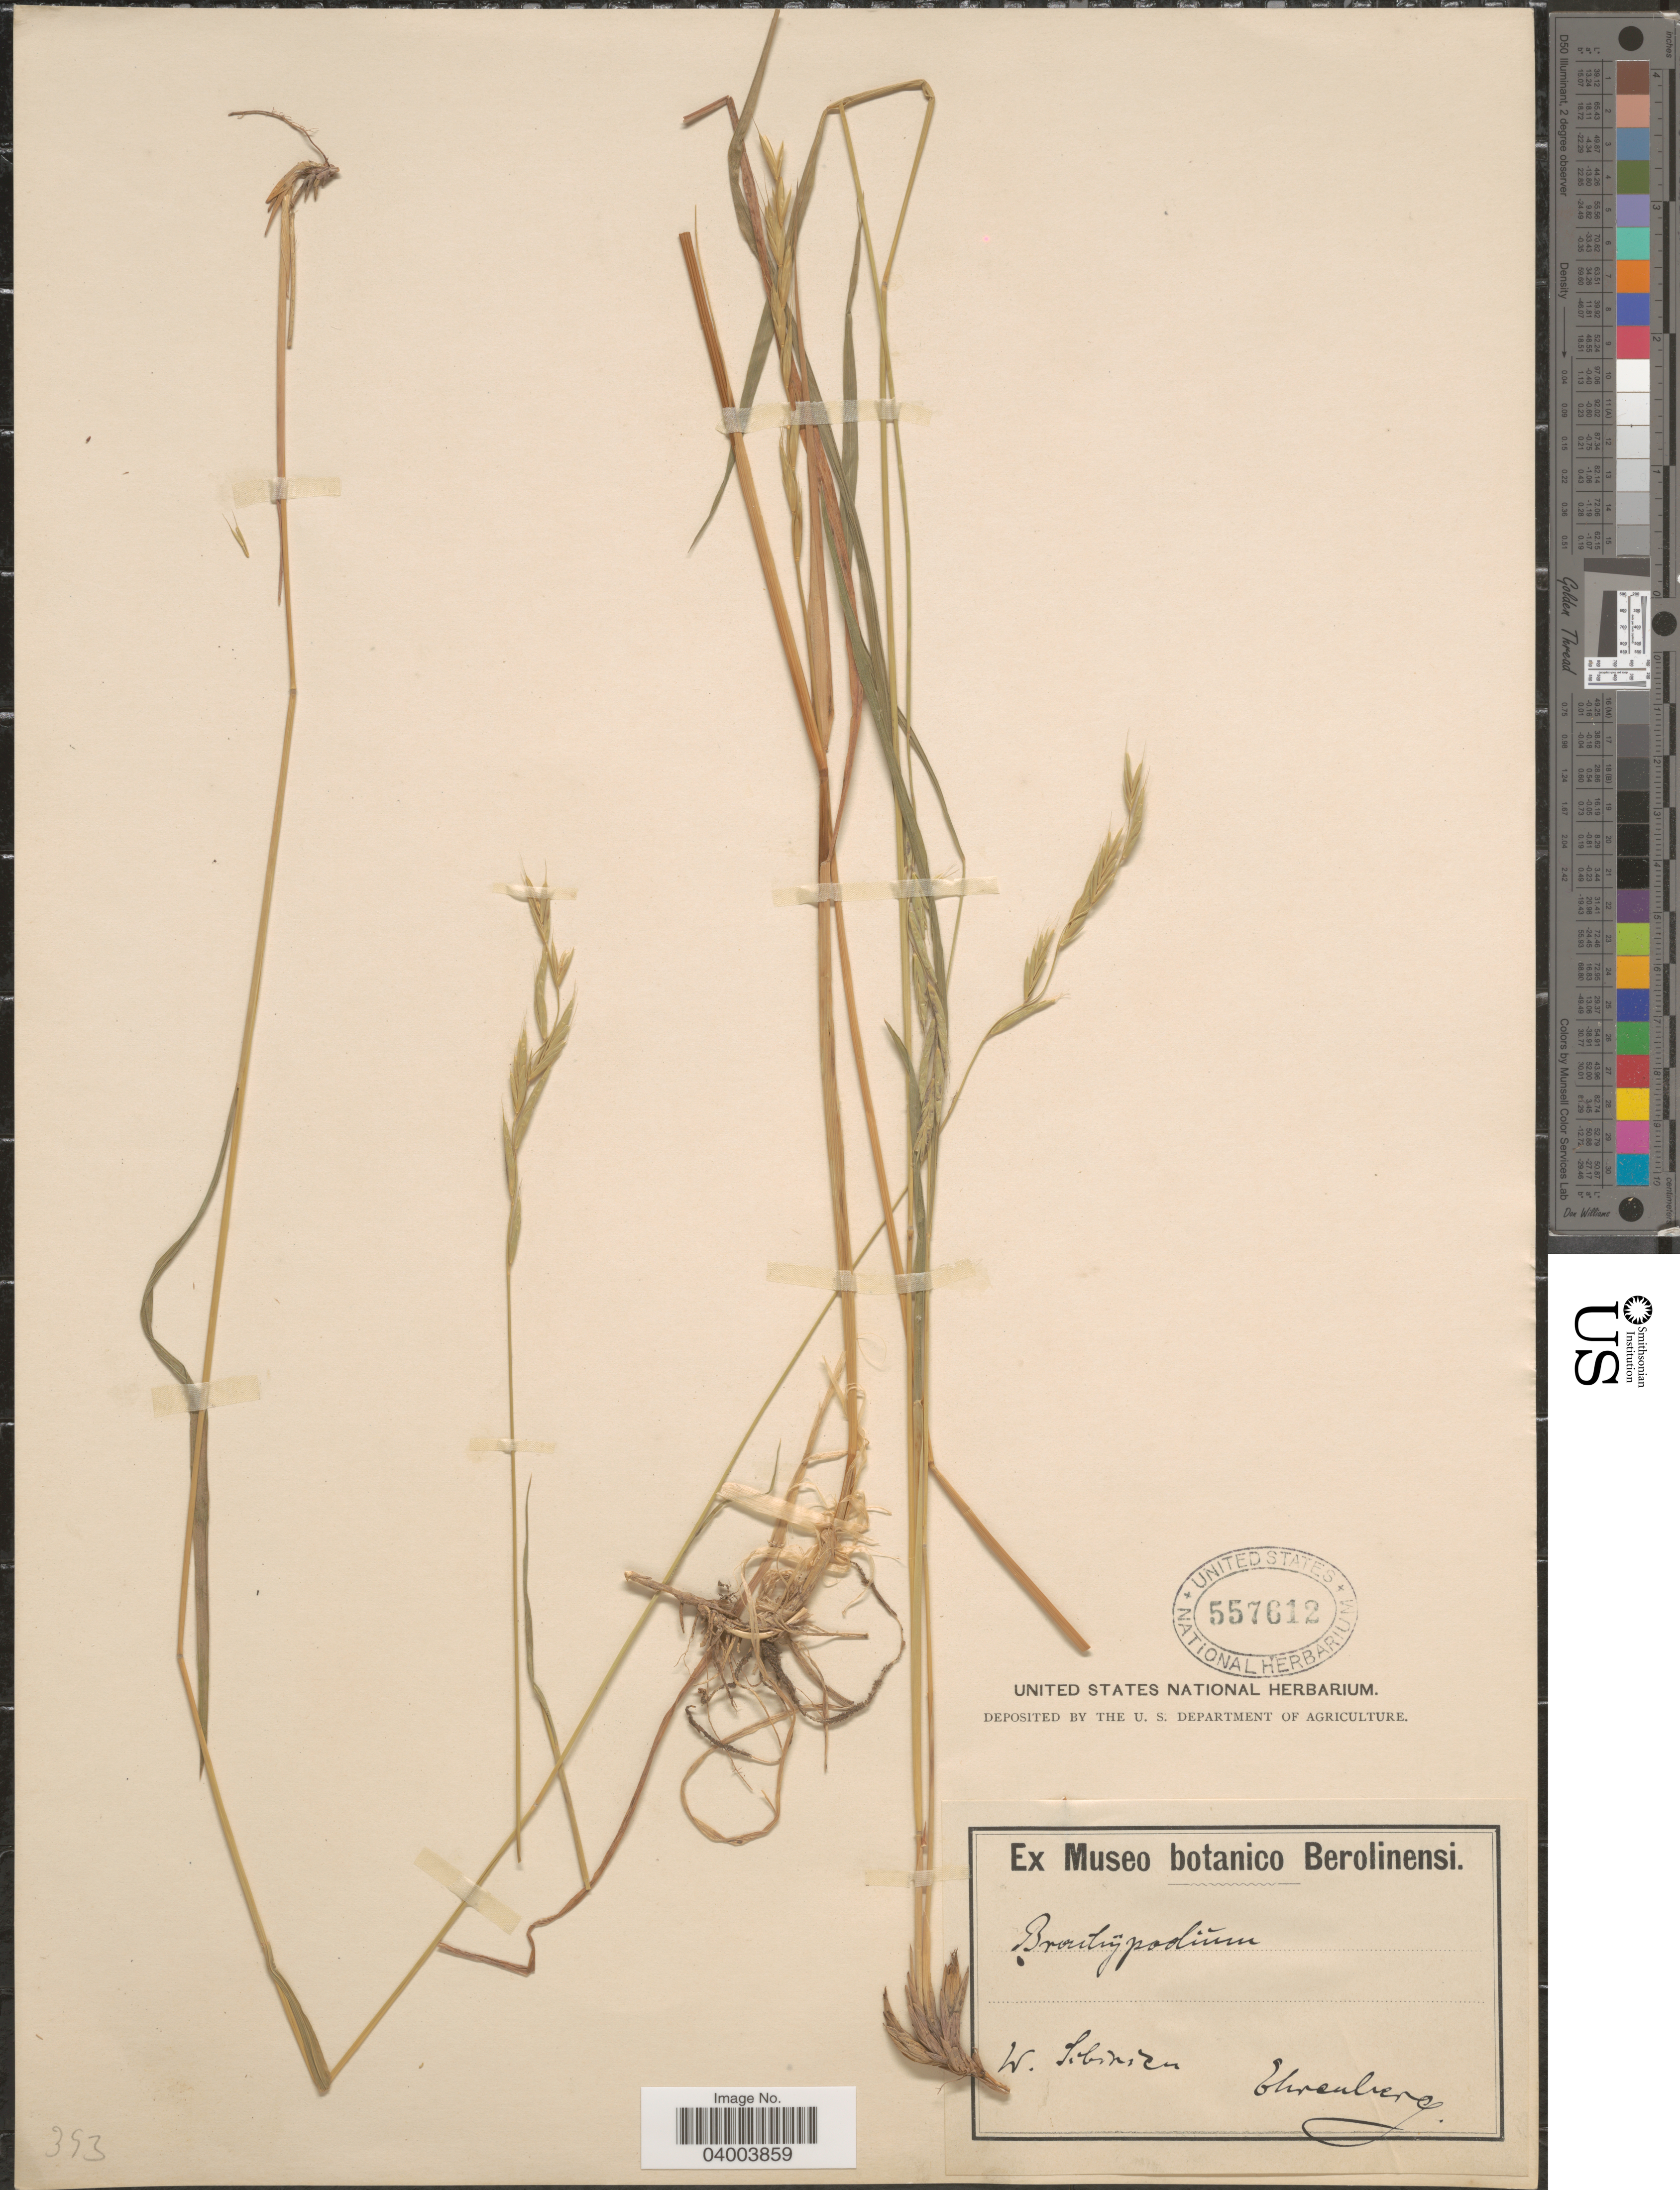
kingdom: Plantae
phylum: Tracheophyta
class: Liliopsida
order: Poales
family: Poaceae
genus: Brachypodium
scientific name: Brachypodium sp.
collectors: -. Ehrenberg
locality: W. Sibnica [interpreted].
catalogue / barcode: US 557612